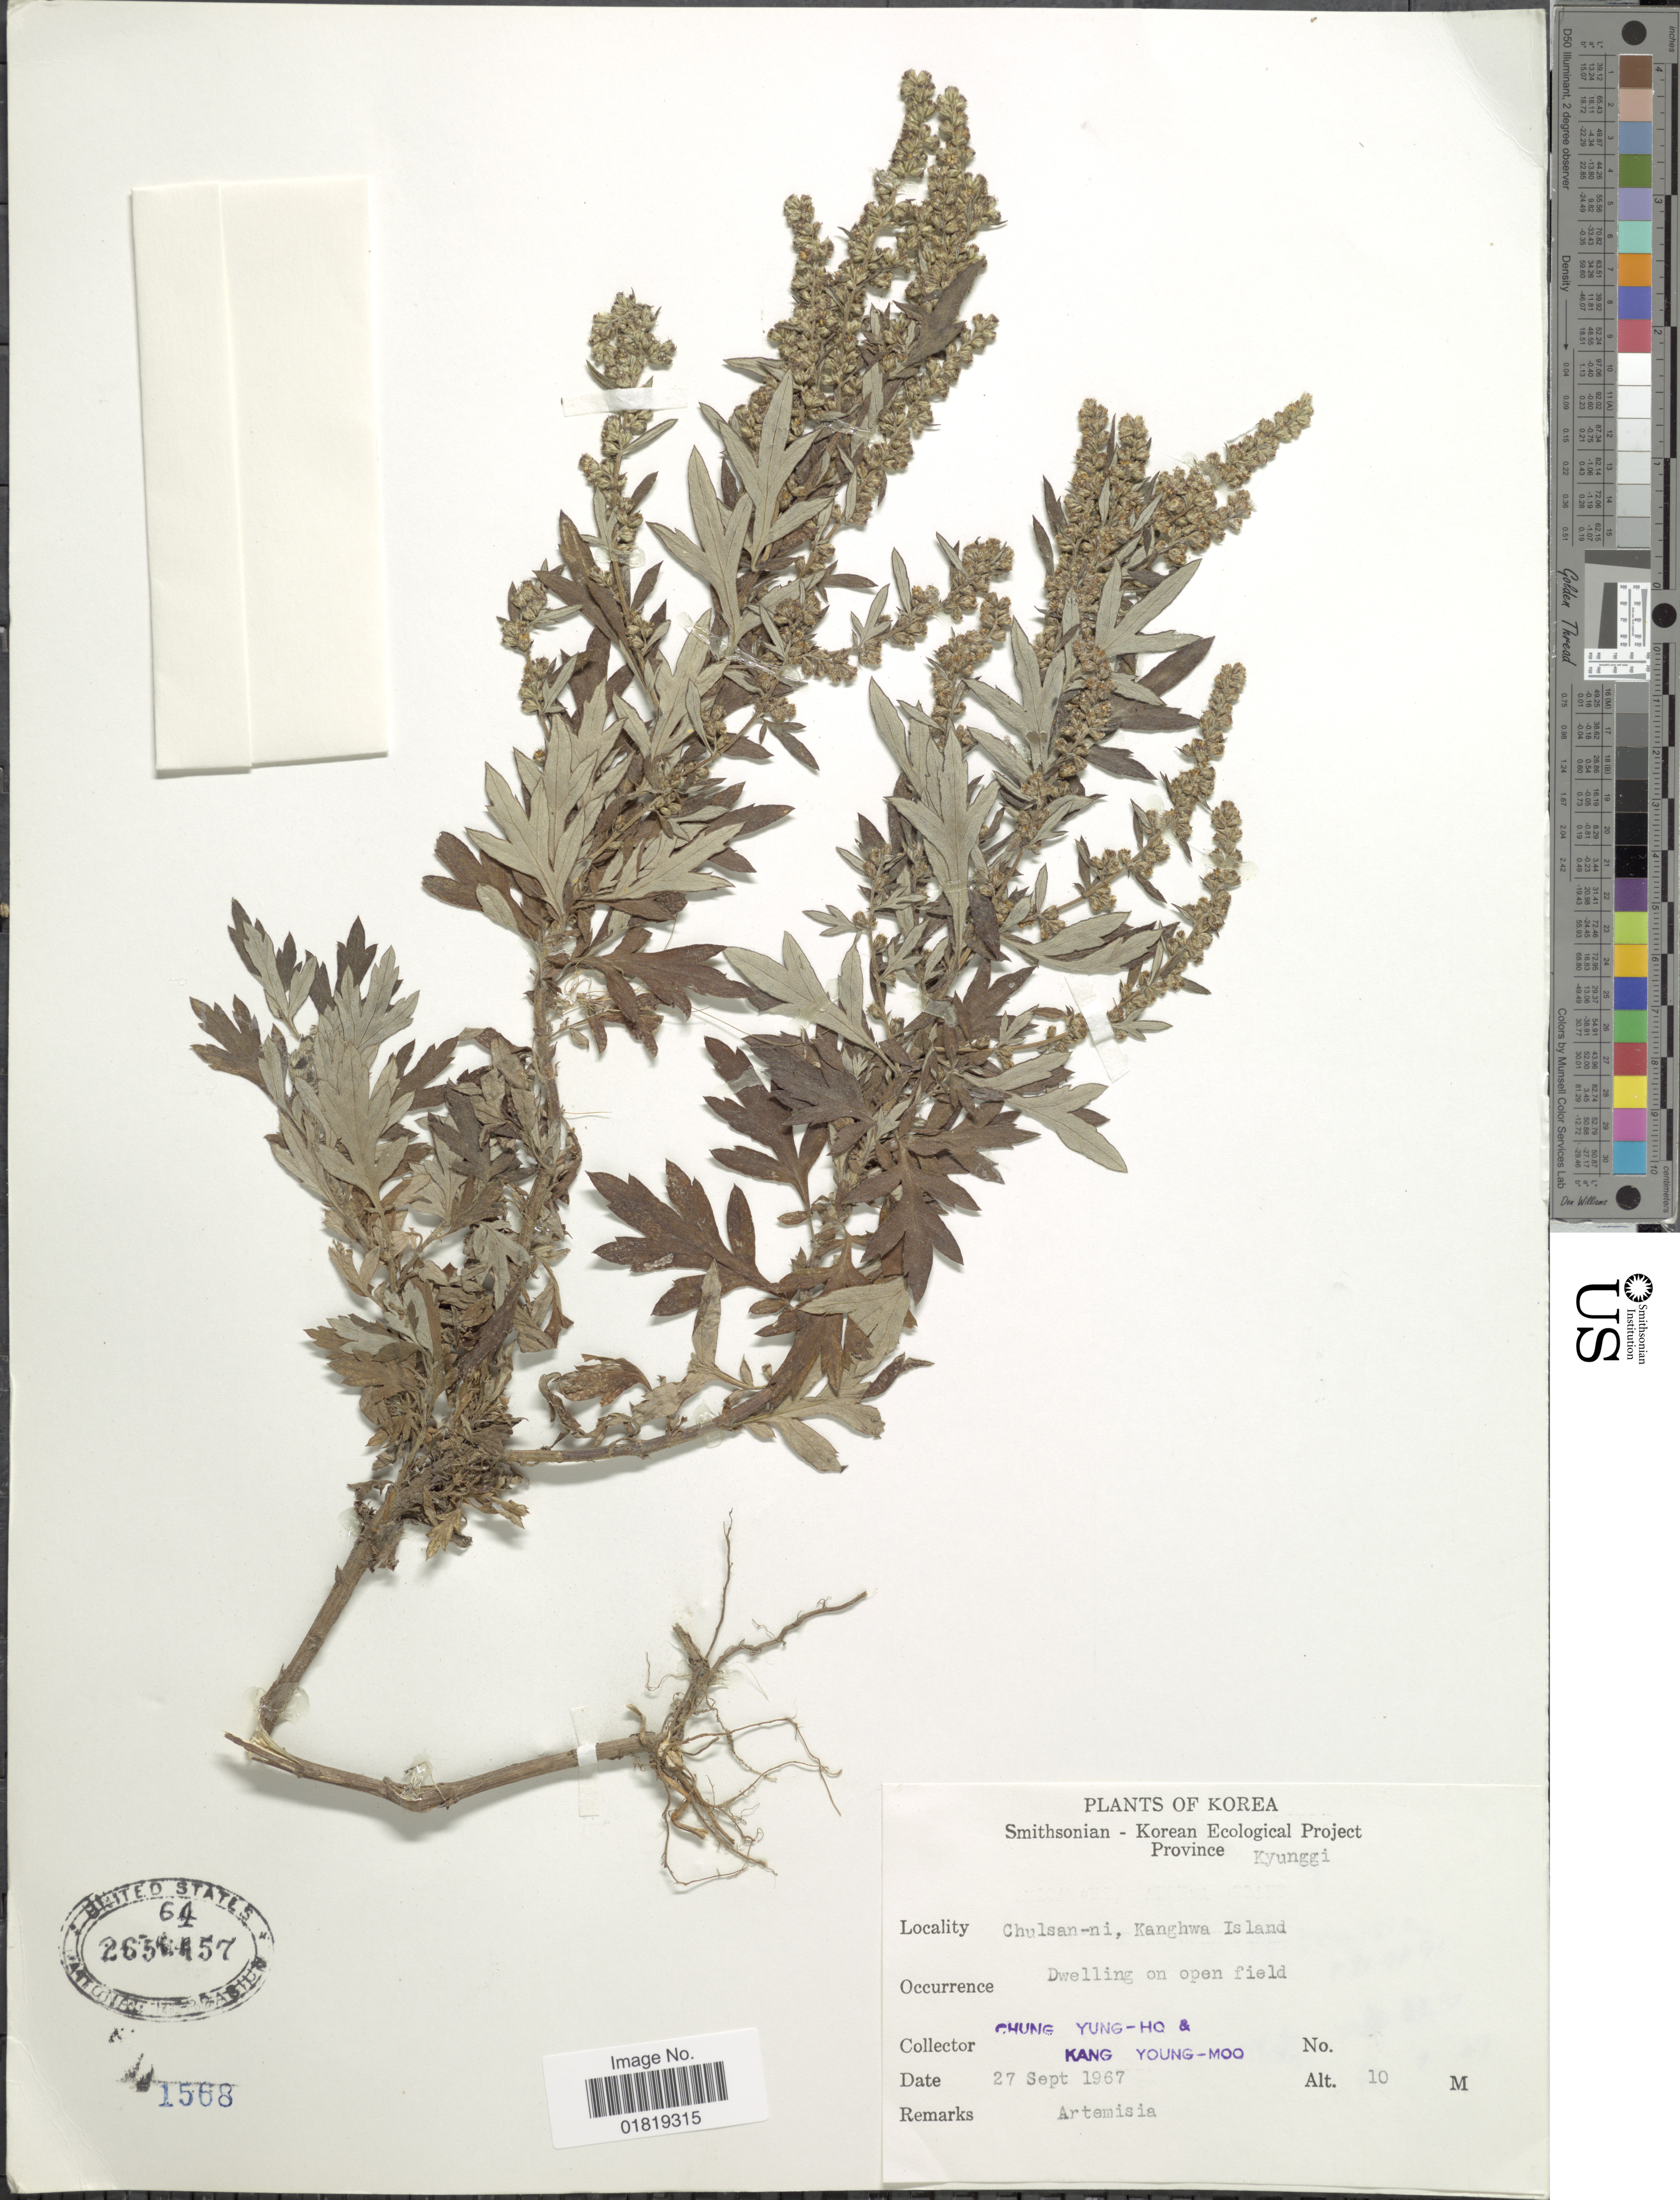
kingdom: Plantae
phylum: Tracheophyta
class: Magnoliopsida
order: Asterales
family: Asteraceae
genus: Artemisia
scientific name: Artemisia vulgaris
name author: L.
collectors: Y. Chung & Y. Kang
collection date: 1967-09-27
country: South Korea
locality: Chulsan-ni, Kanghwa Island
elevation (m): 10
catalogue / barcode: US 2656457